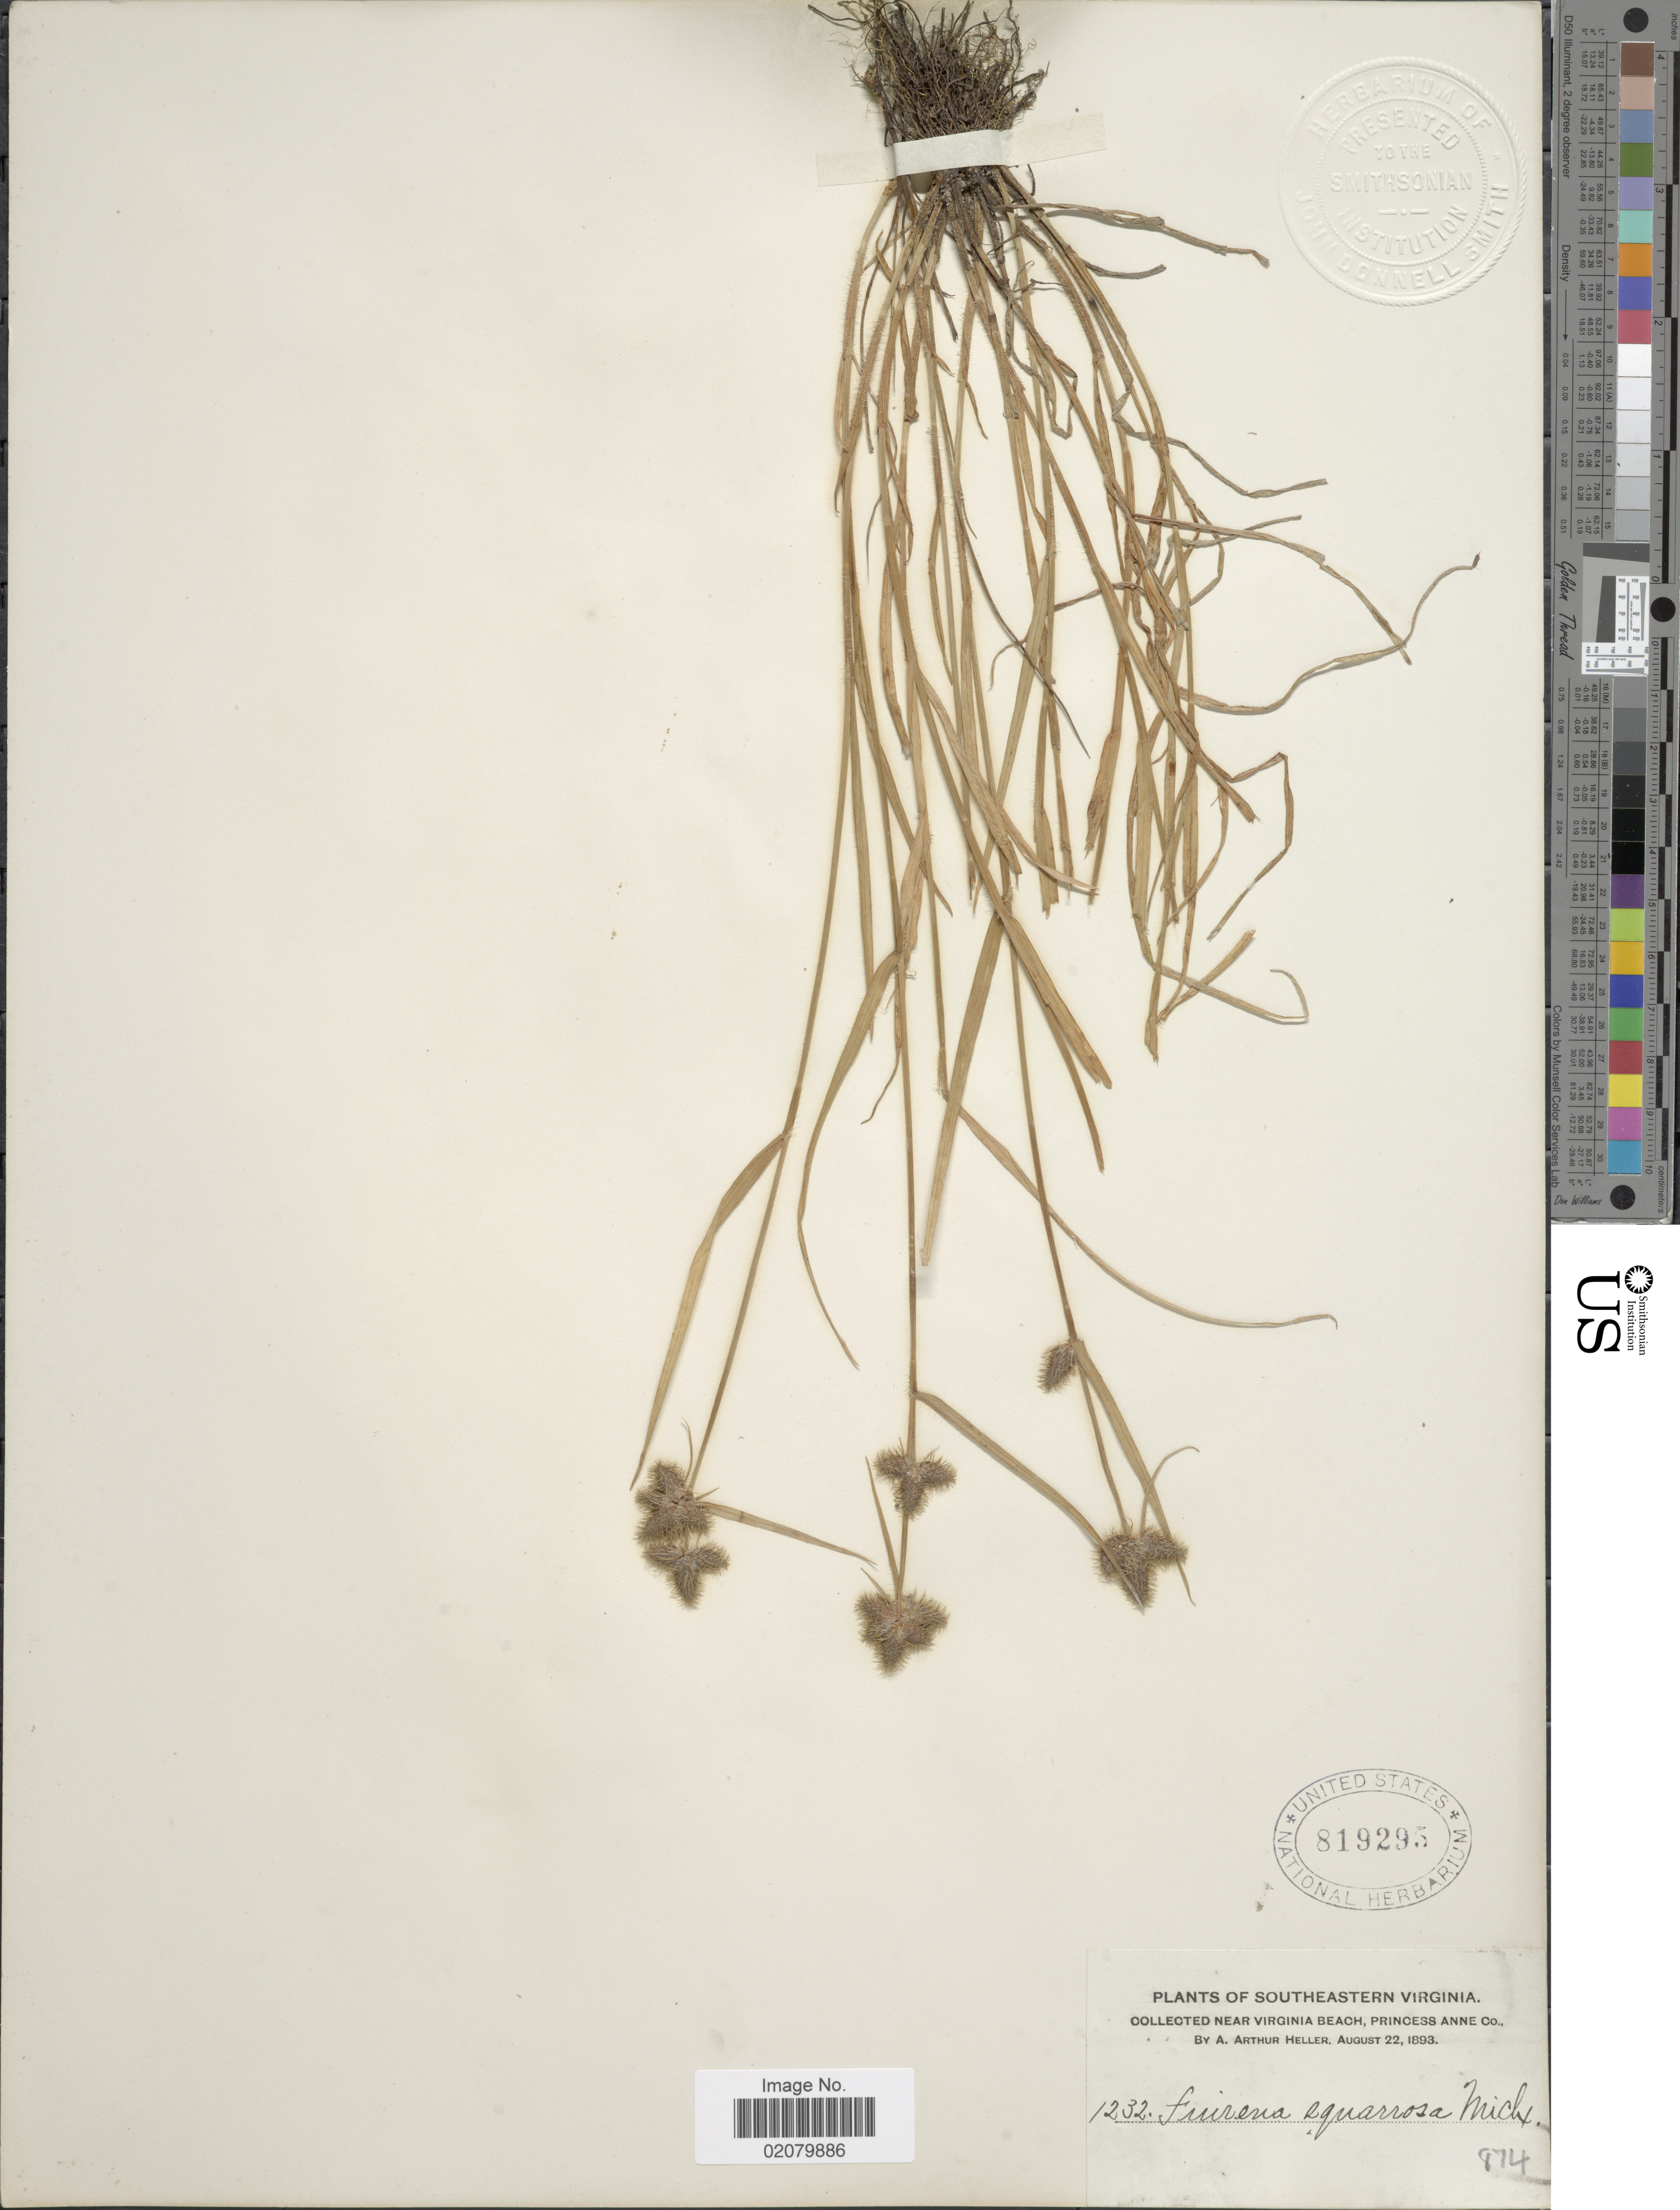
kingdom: Plantae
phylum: Tracheophyta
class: Liliopsida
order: Poales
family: Cyperaceae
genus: Fuirena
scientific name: Fuirena squarrosa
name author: Michx.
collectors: A. A. Heller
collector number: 1232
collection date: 1893-08-22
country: United States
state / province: Virginia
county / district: City of Virginia Beach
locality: Southeastern Virginia, near Virginia Beach, Princess Anne (=historic county name) County.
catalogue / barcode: US 819295